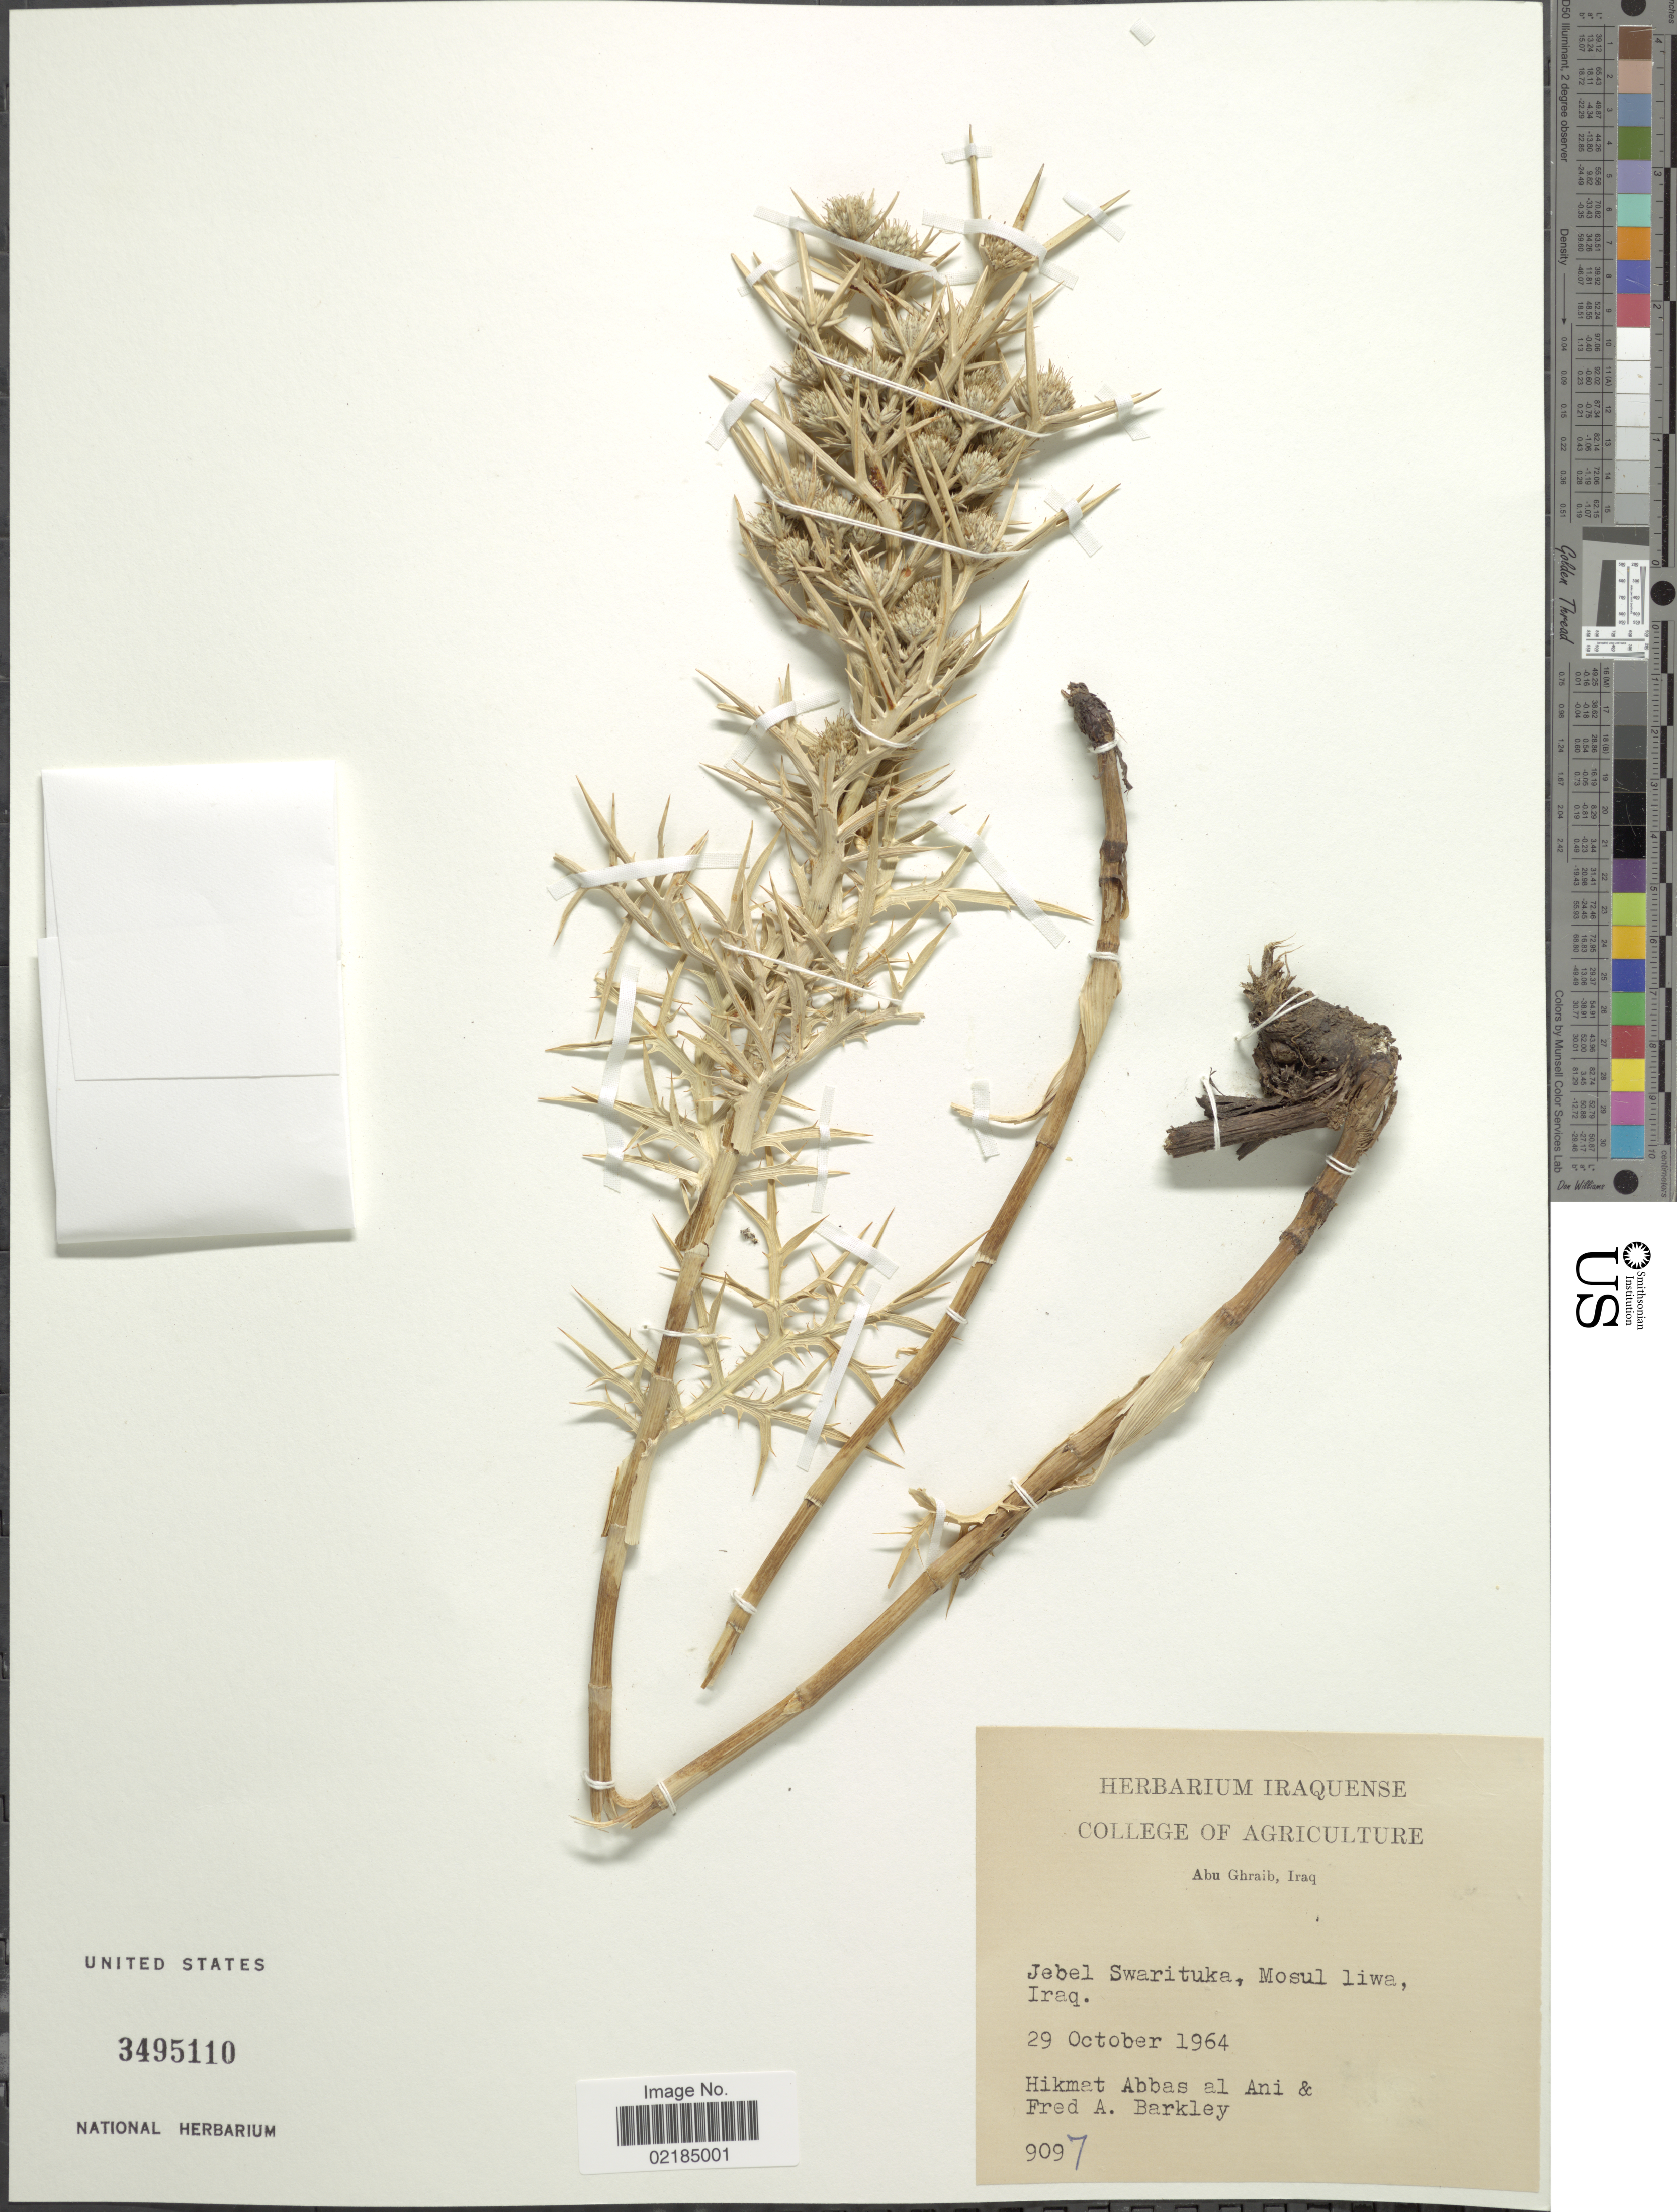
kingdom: Plantae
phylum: Tracheophyta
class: Magnoliopsida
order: Asterales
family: Asteraceae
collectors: H. Abbas & F. A. Barkley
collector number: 9097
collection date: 1964-10-29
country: Iraq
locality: Abu Ghraib, Iraq. Jebel Swarituka, Mosul liwa, Iraq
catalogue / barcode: US 3495110